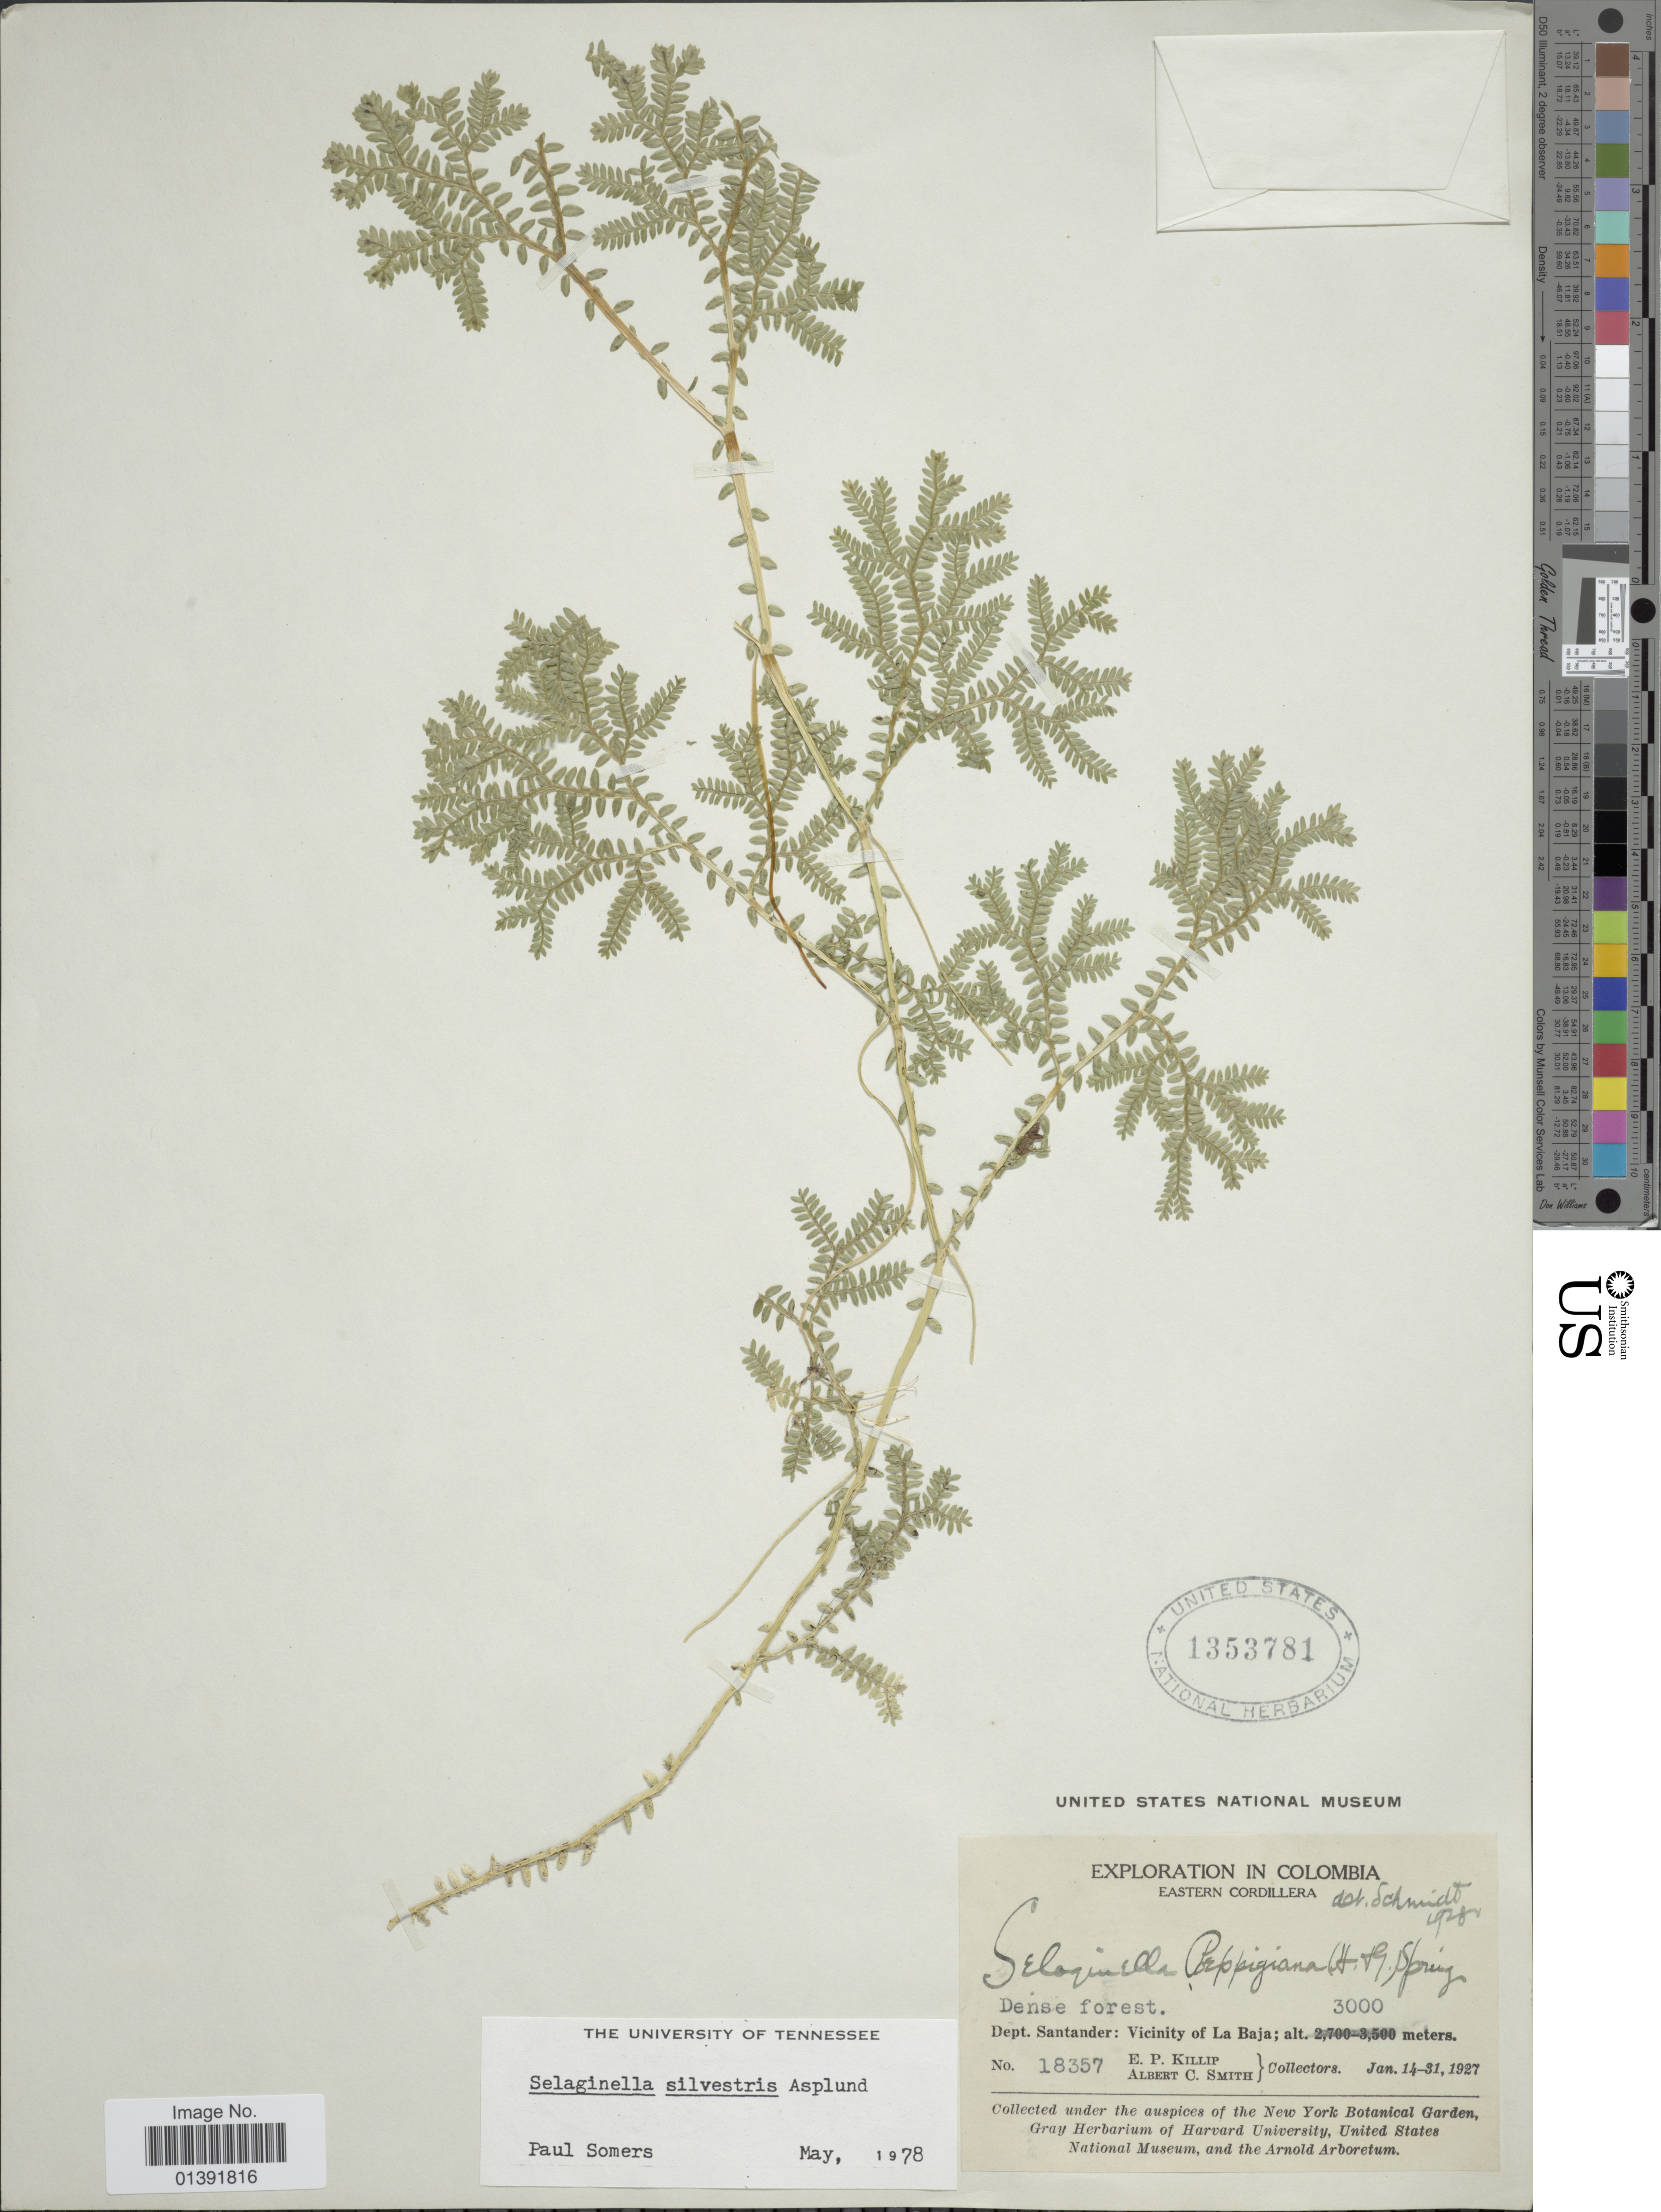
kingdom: Plantae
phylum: Tracheophyta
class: Lycopodiopsida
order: Selaginellales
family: Selaginellaceae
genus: Selaginella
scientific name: Selaginella silvestris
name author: Aspl.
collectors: E. P. Killip & A. C. Smith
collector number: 18357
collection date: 1927-01-14/1927-01-31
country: Colombia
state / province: Santander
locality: Eastern Cordillera, Vicinity of La Baja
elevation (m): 3000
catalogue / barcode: US 1353781